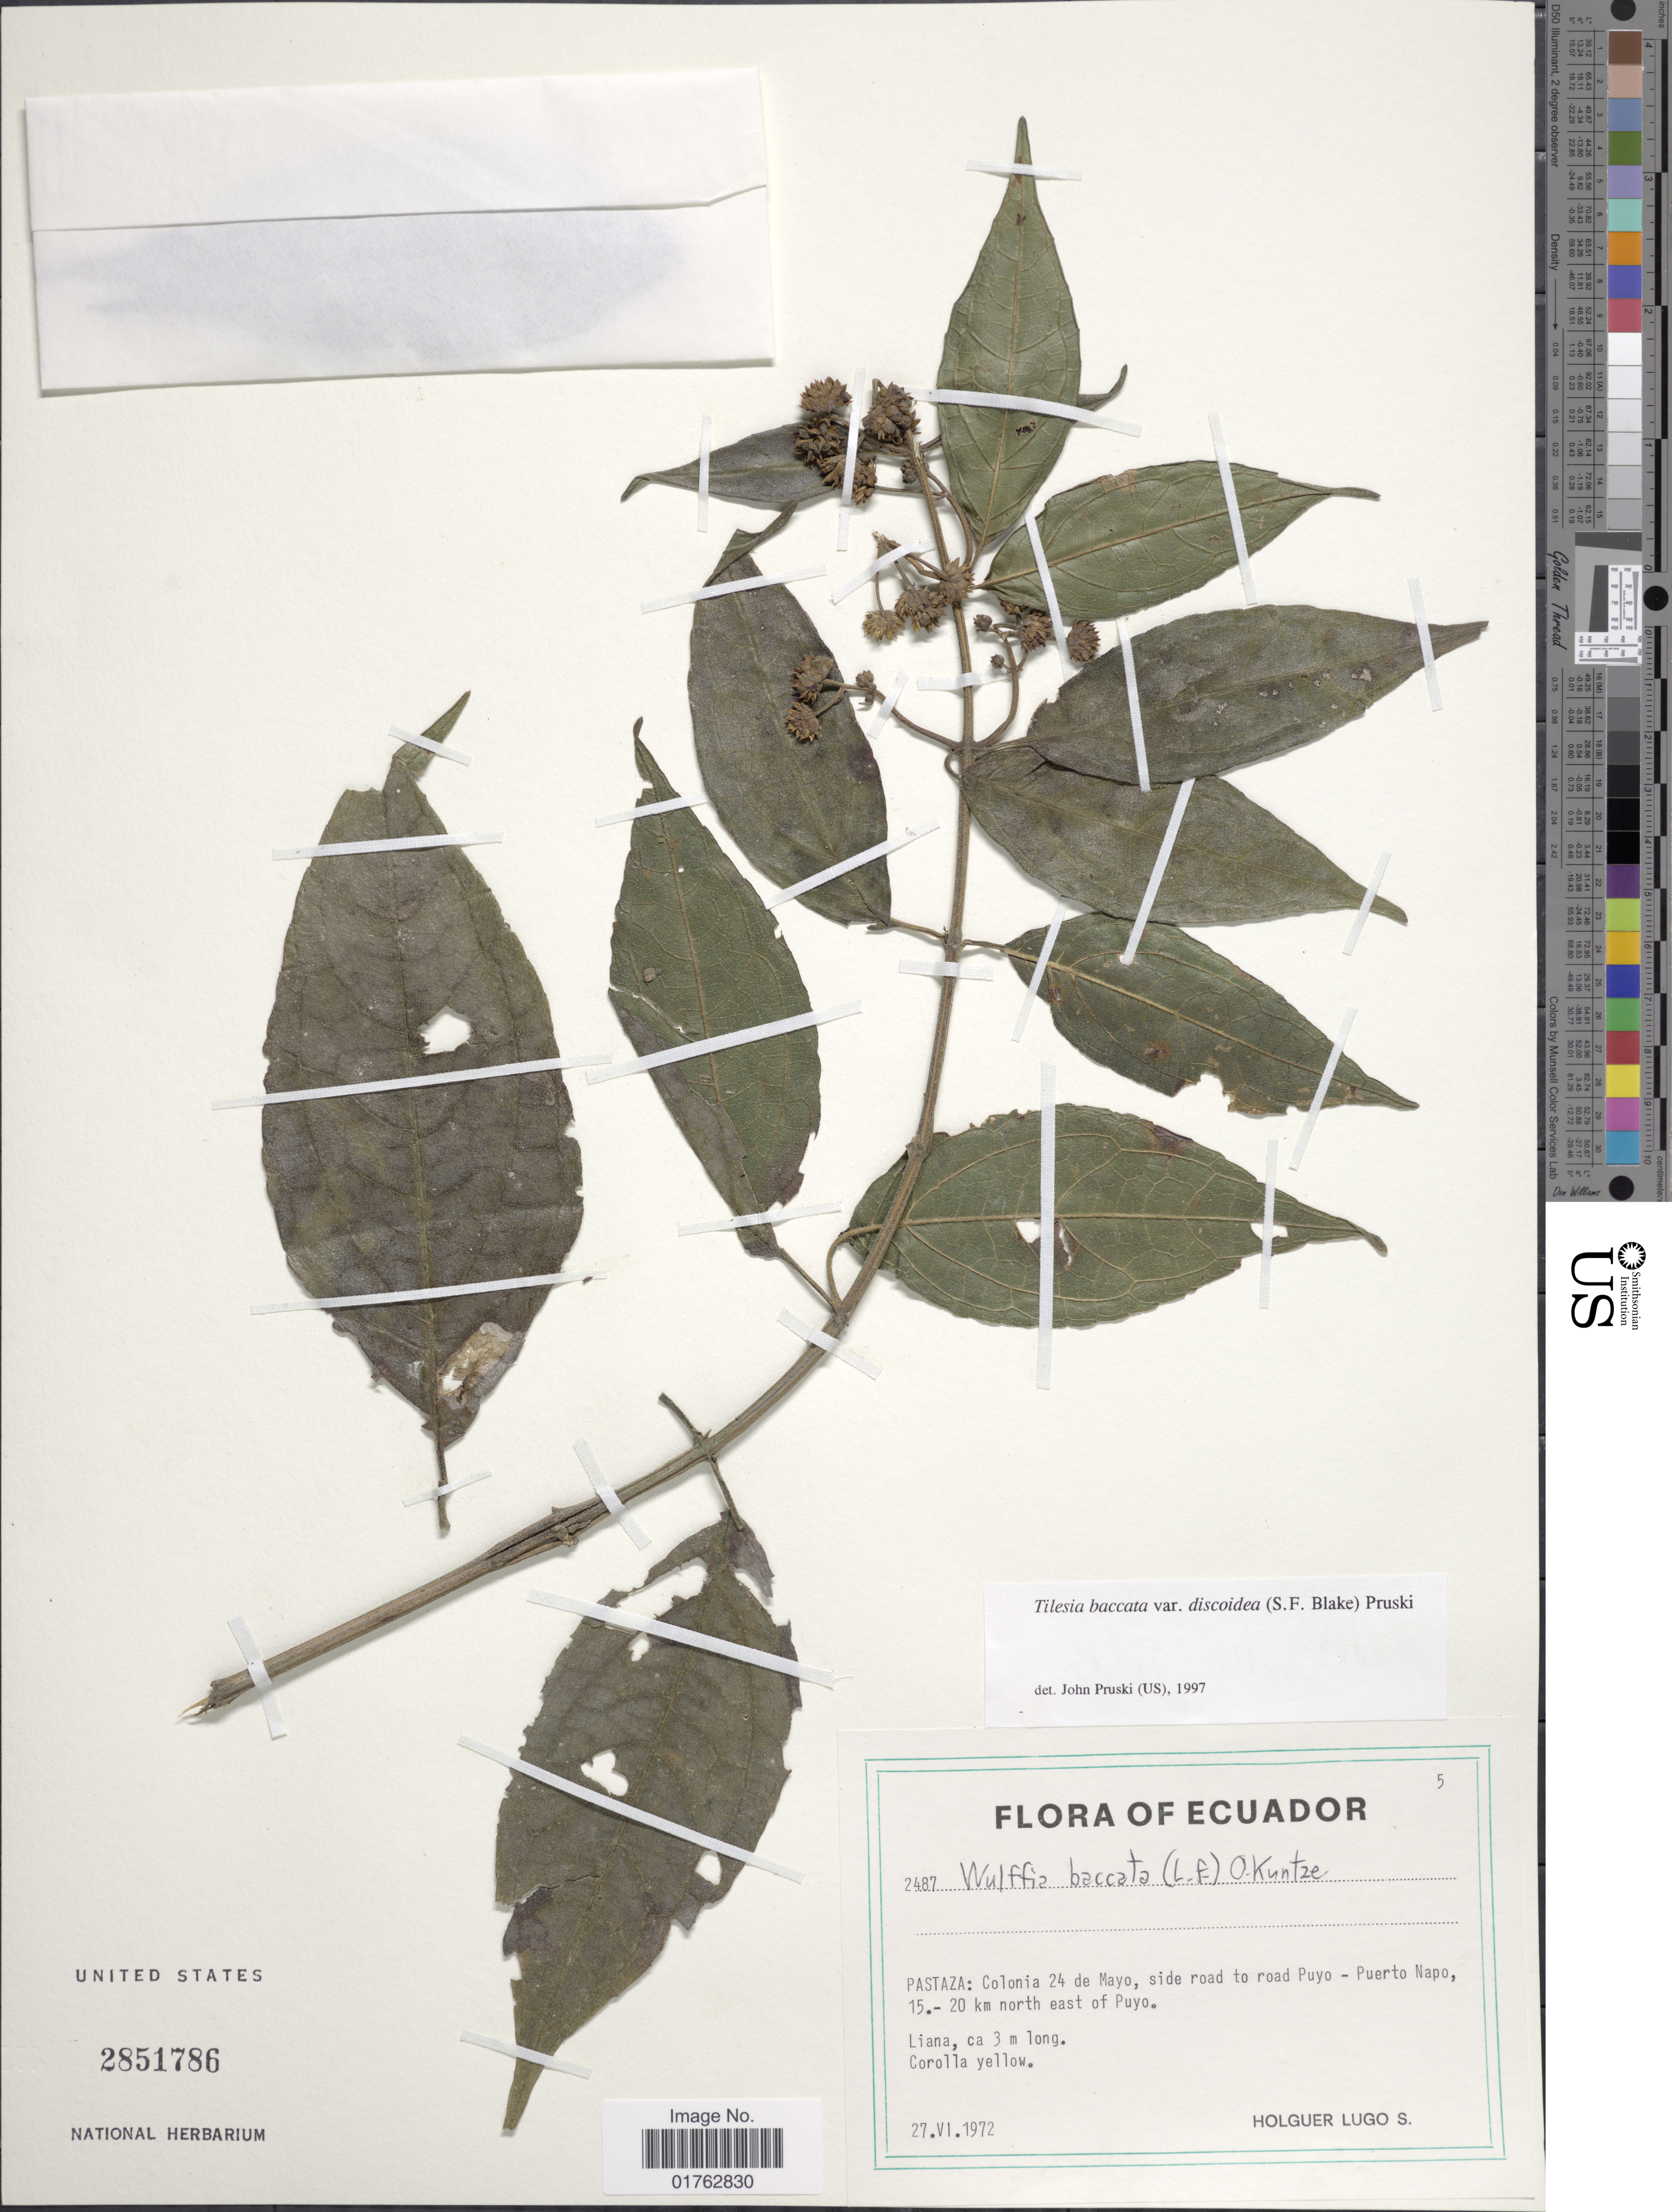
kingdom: Plantae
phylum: Tracheophyta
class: Magnoliopsida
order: Asterales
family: Asteraceae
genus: Wulffia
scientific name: Wulffia baccata var. discoidea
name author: S.F. Blake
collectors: H. Lugo S.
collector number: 2487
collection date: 1972-06-27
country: Ecuador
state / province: Pastaza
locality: Colonia 24 de Mayo, side road to road Puyo - Puerto Napo, 15-20 km north east of Puyo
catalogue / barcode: US 2851786